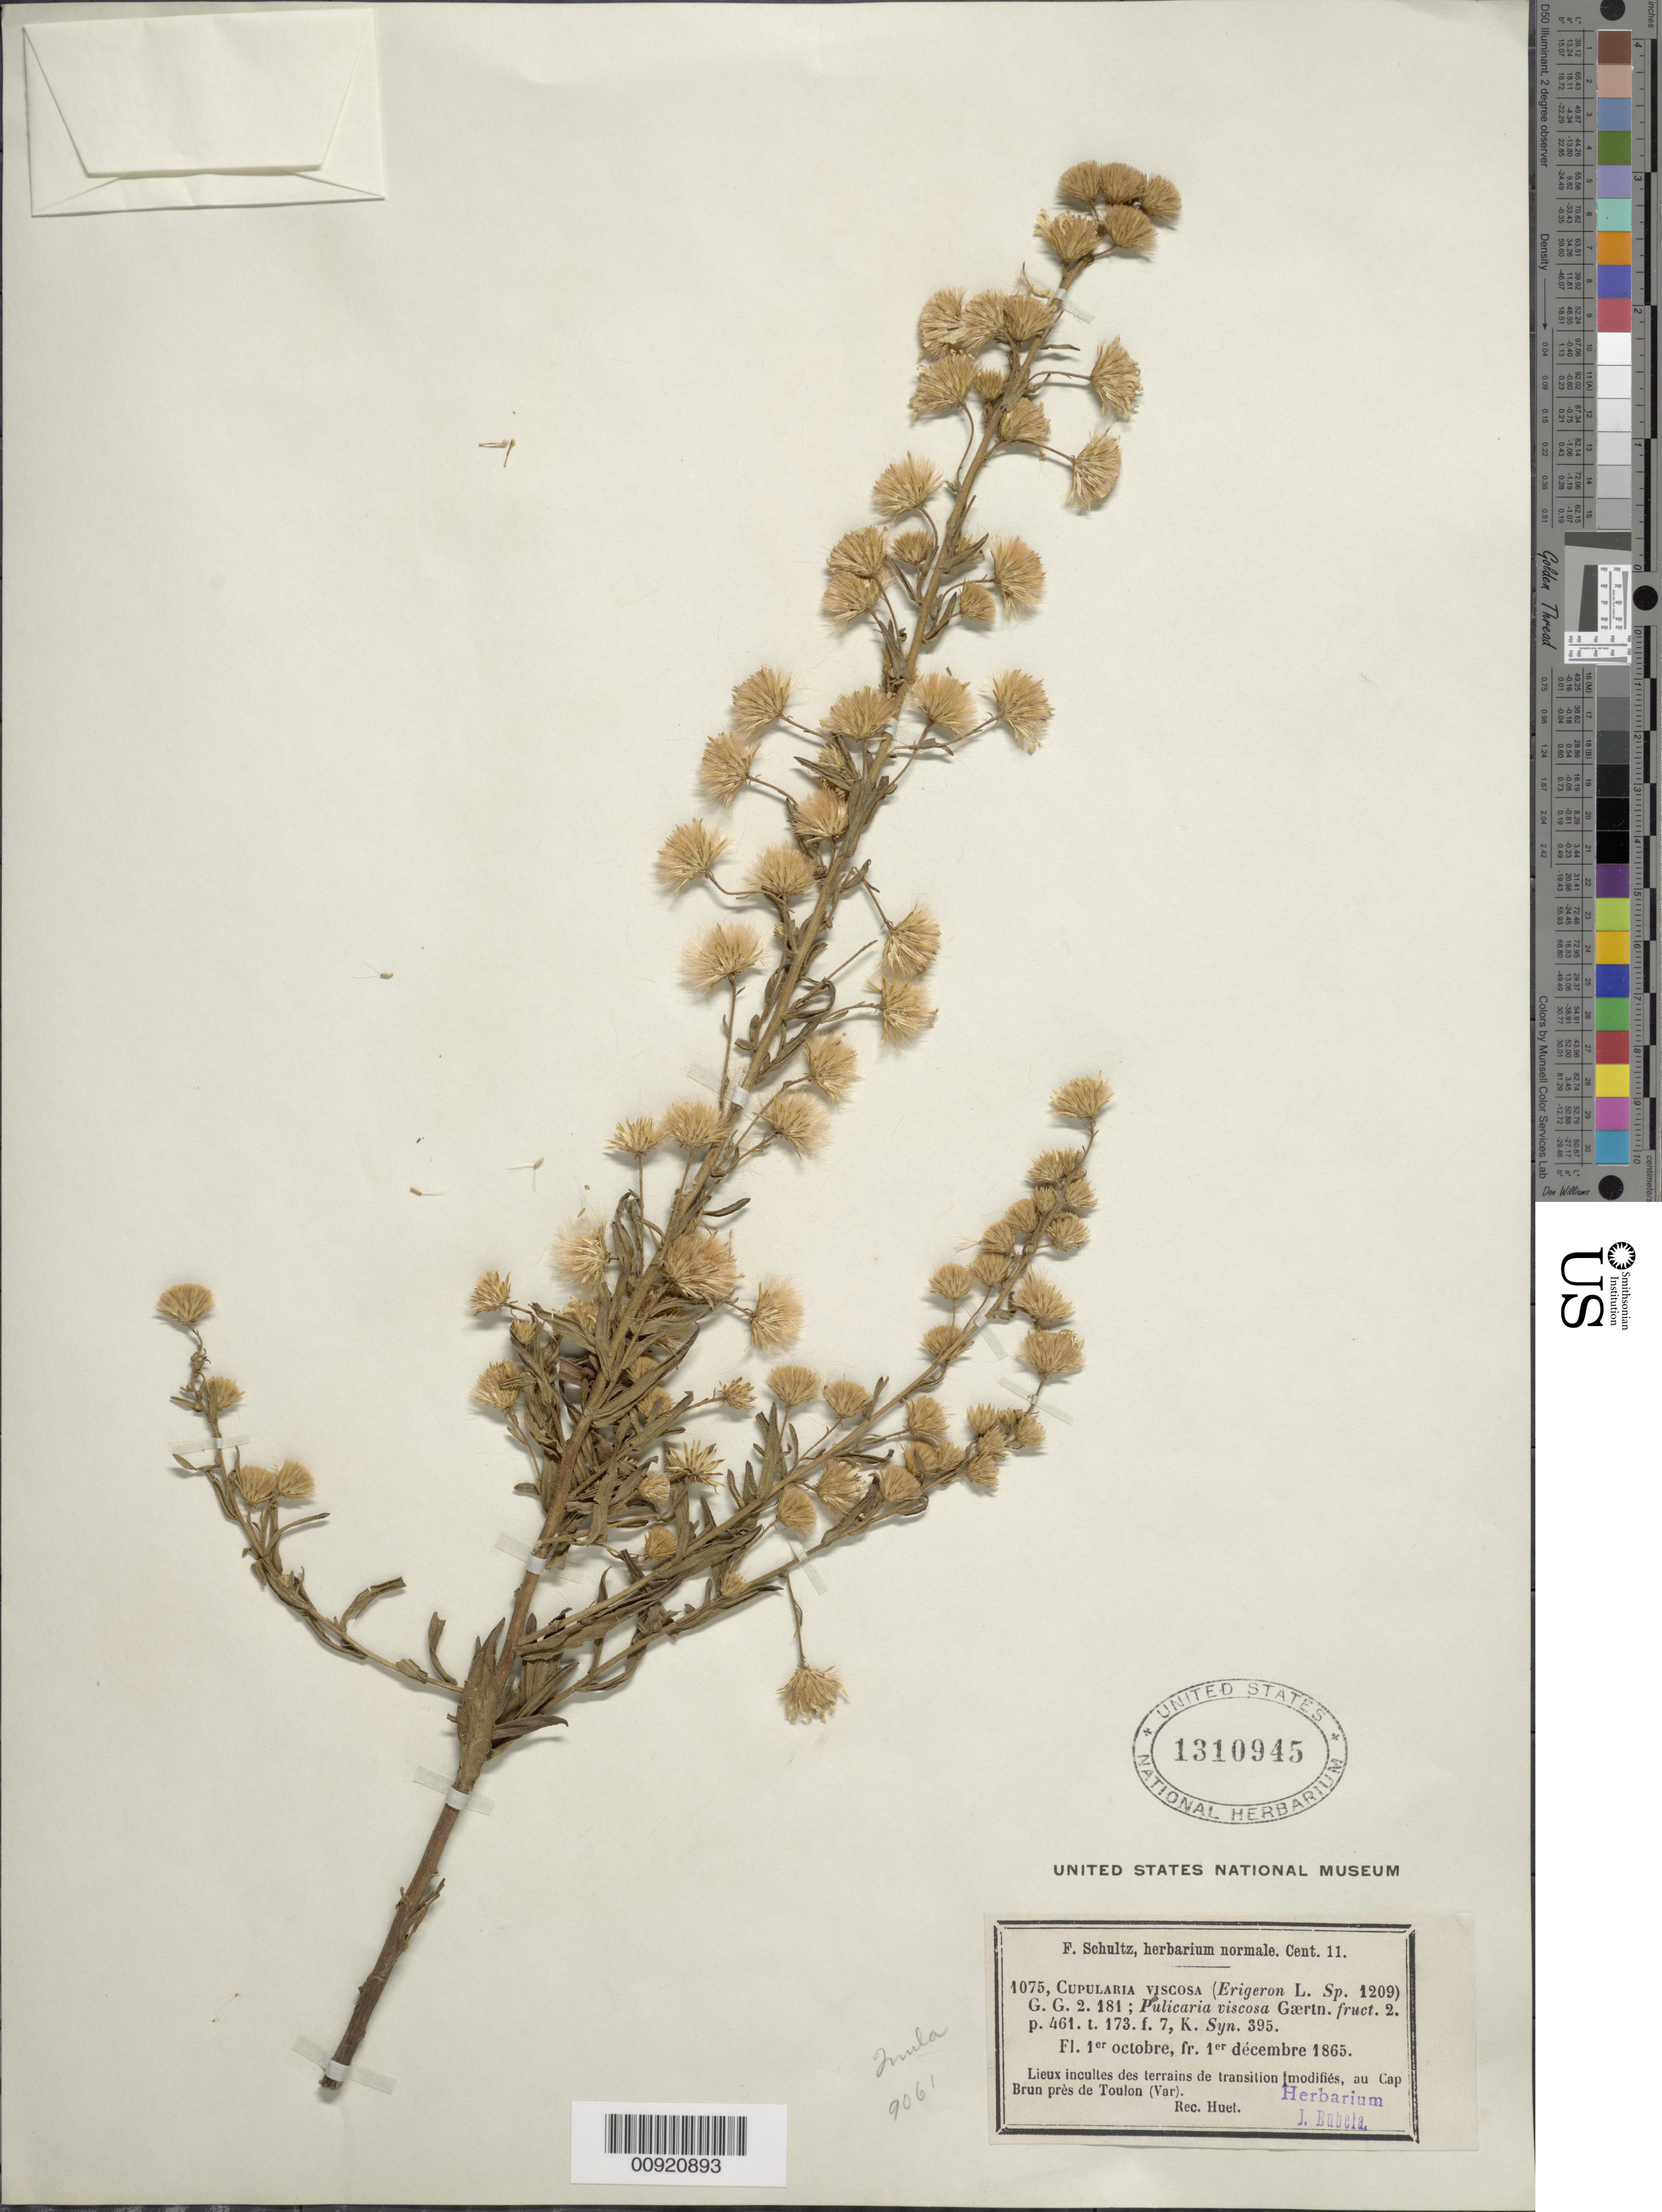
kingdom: Plantae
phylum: Tracheophyta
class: Magnoliopsida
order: Asterales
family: Asteraceae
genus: Inula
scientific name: Inula viscosa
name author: (L.) Aiton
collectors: F. Schultz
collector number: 1075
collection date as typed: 01 Oct 1865 to 01 Dec 1865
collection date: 1865-10-01/1865-12-01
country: France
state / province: Provence-Alpes-Côte d'Azur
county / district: Var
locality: Lieux incultes des terrains de transition modifiés, au Cap Brun près de Toulon (var).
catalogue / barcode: US 1310945